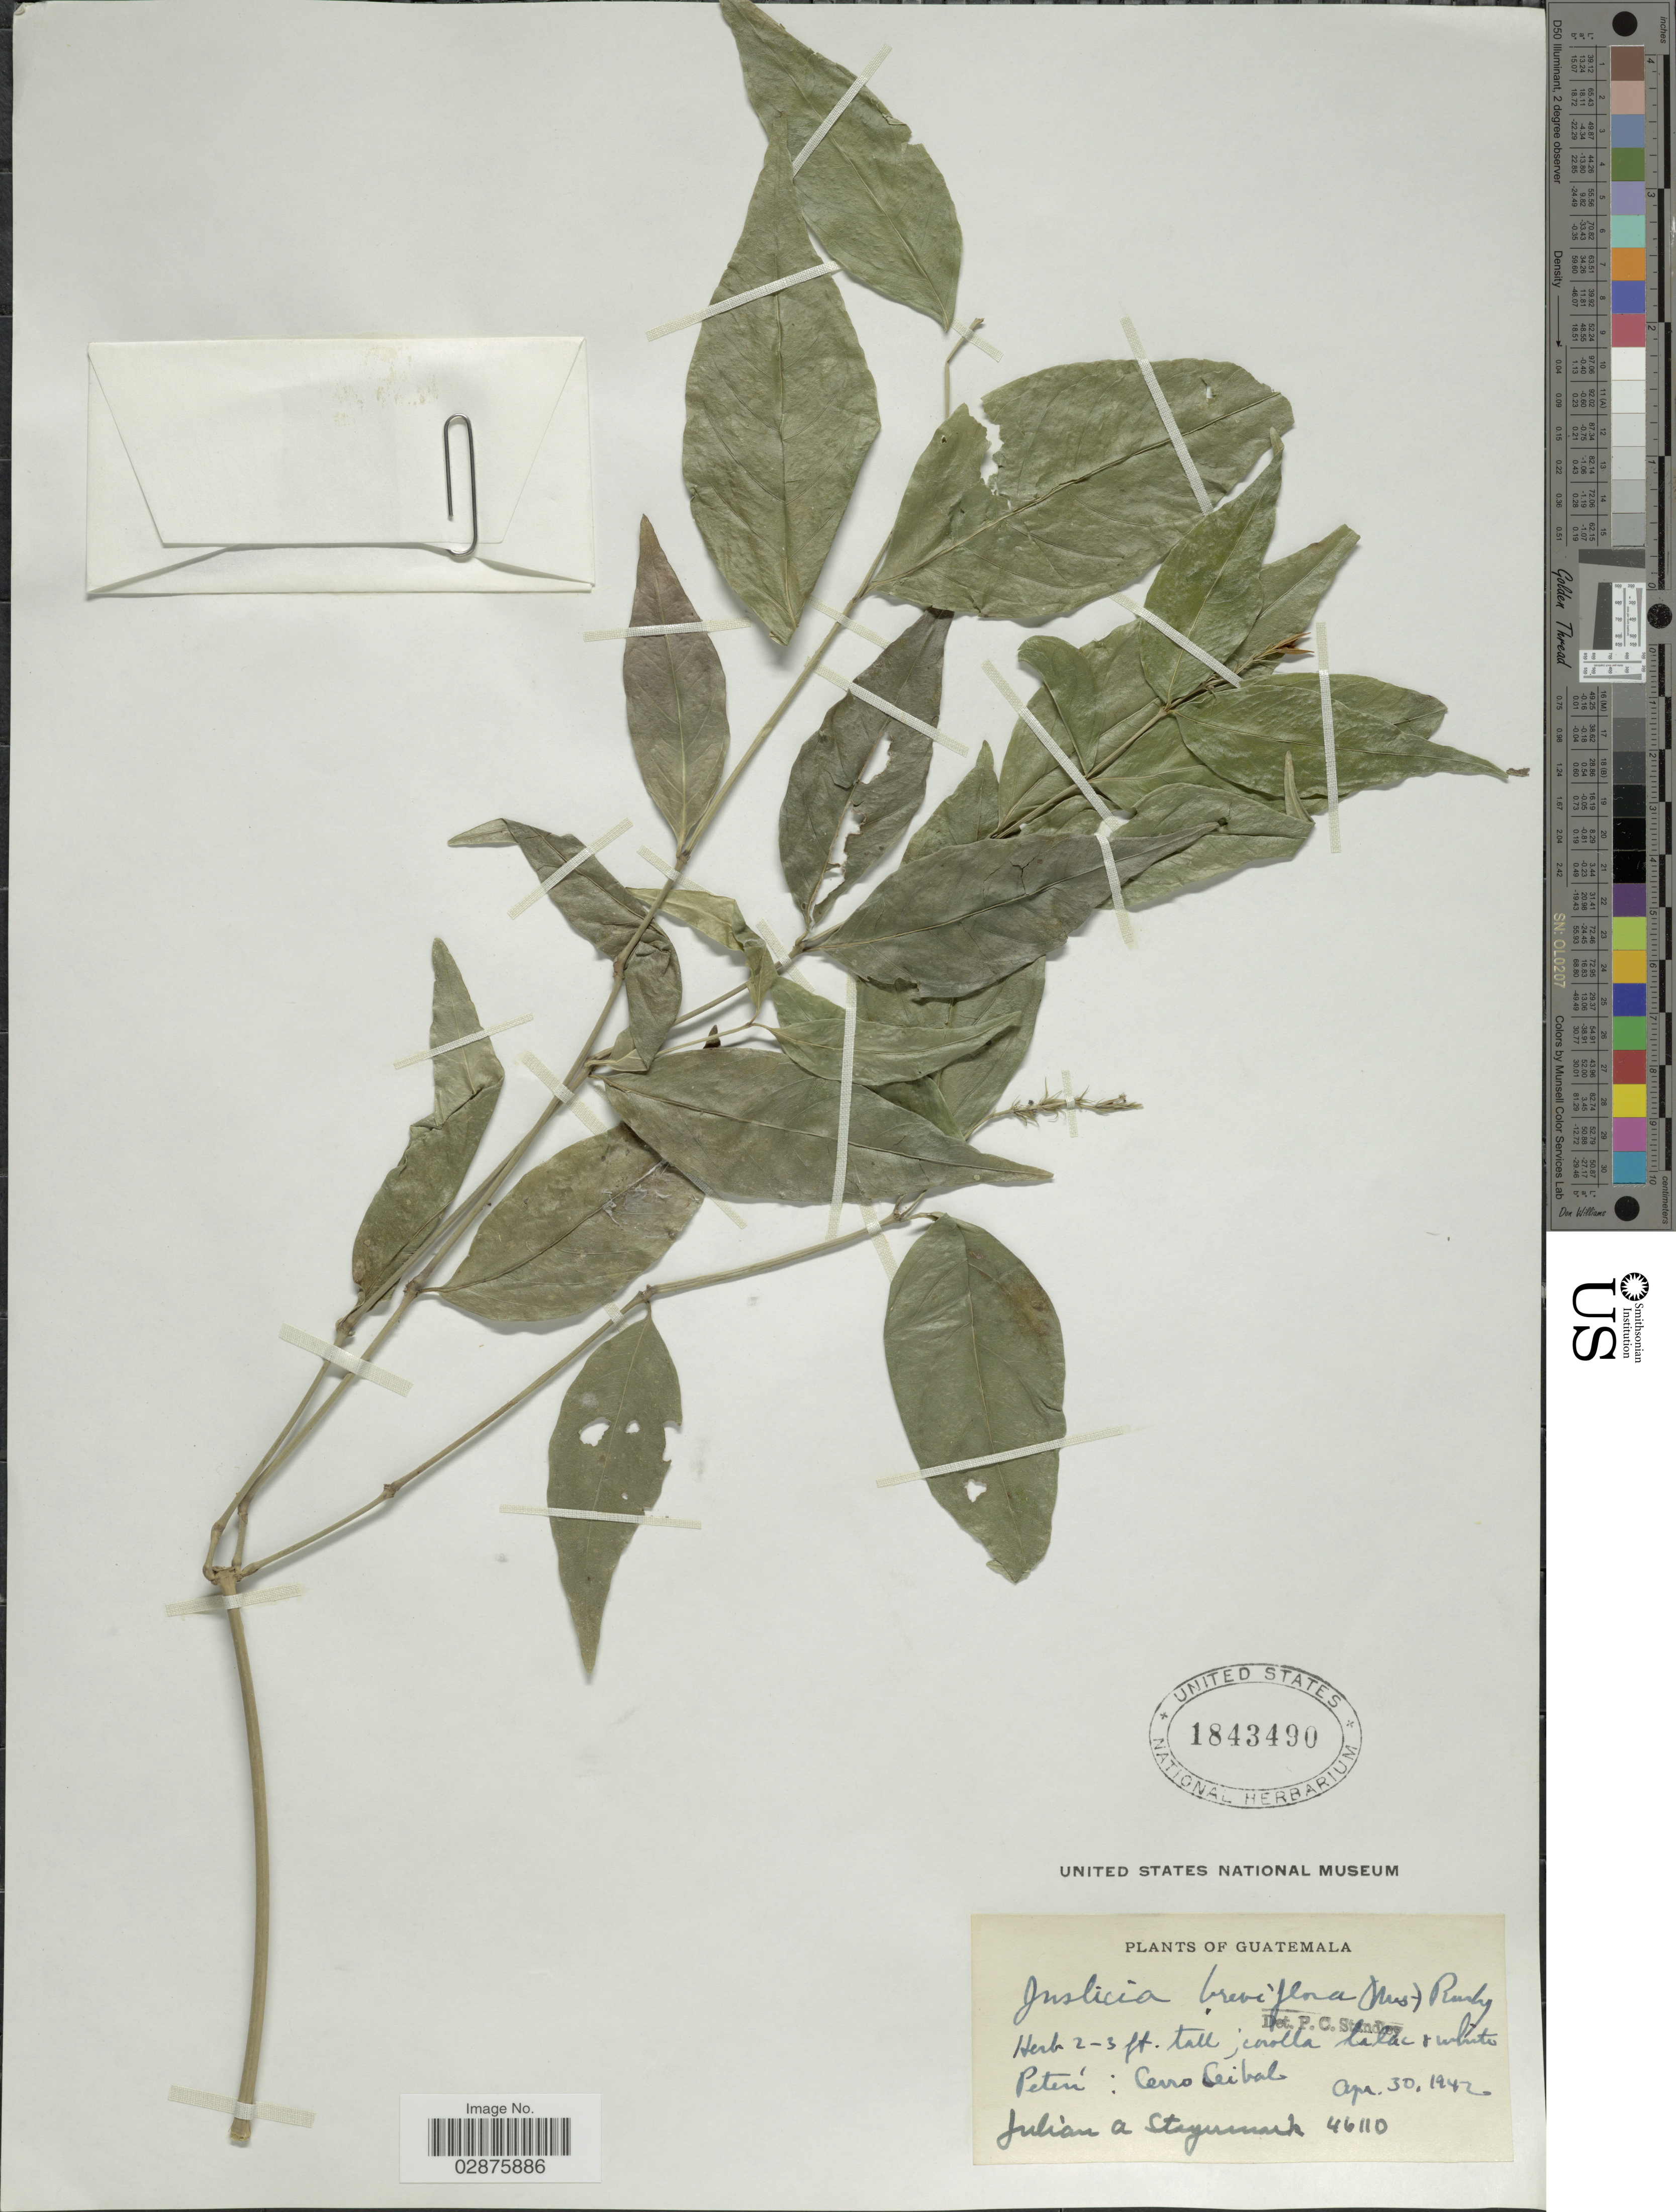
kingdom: Plantae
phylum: Tracheophyta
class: Magnoliopsida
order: Lamiales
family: Acanthaceae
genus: Justicia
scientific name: Justicia breviflora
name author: (Nees) Rusby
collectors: J. Steyermark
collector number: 46110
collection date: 1942-04-30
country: Guatemala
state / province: El Petén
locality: Cerro Seibal.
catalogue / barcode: US 1843490